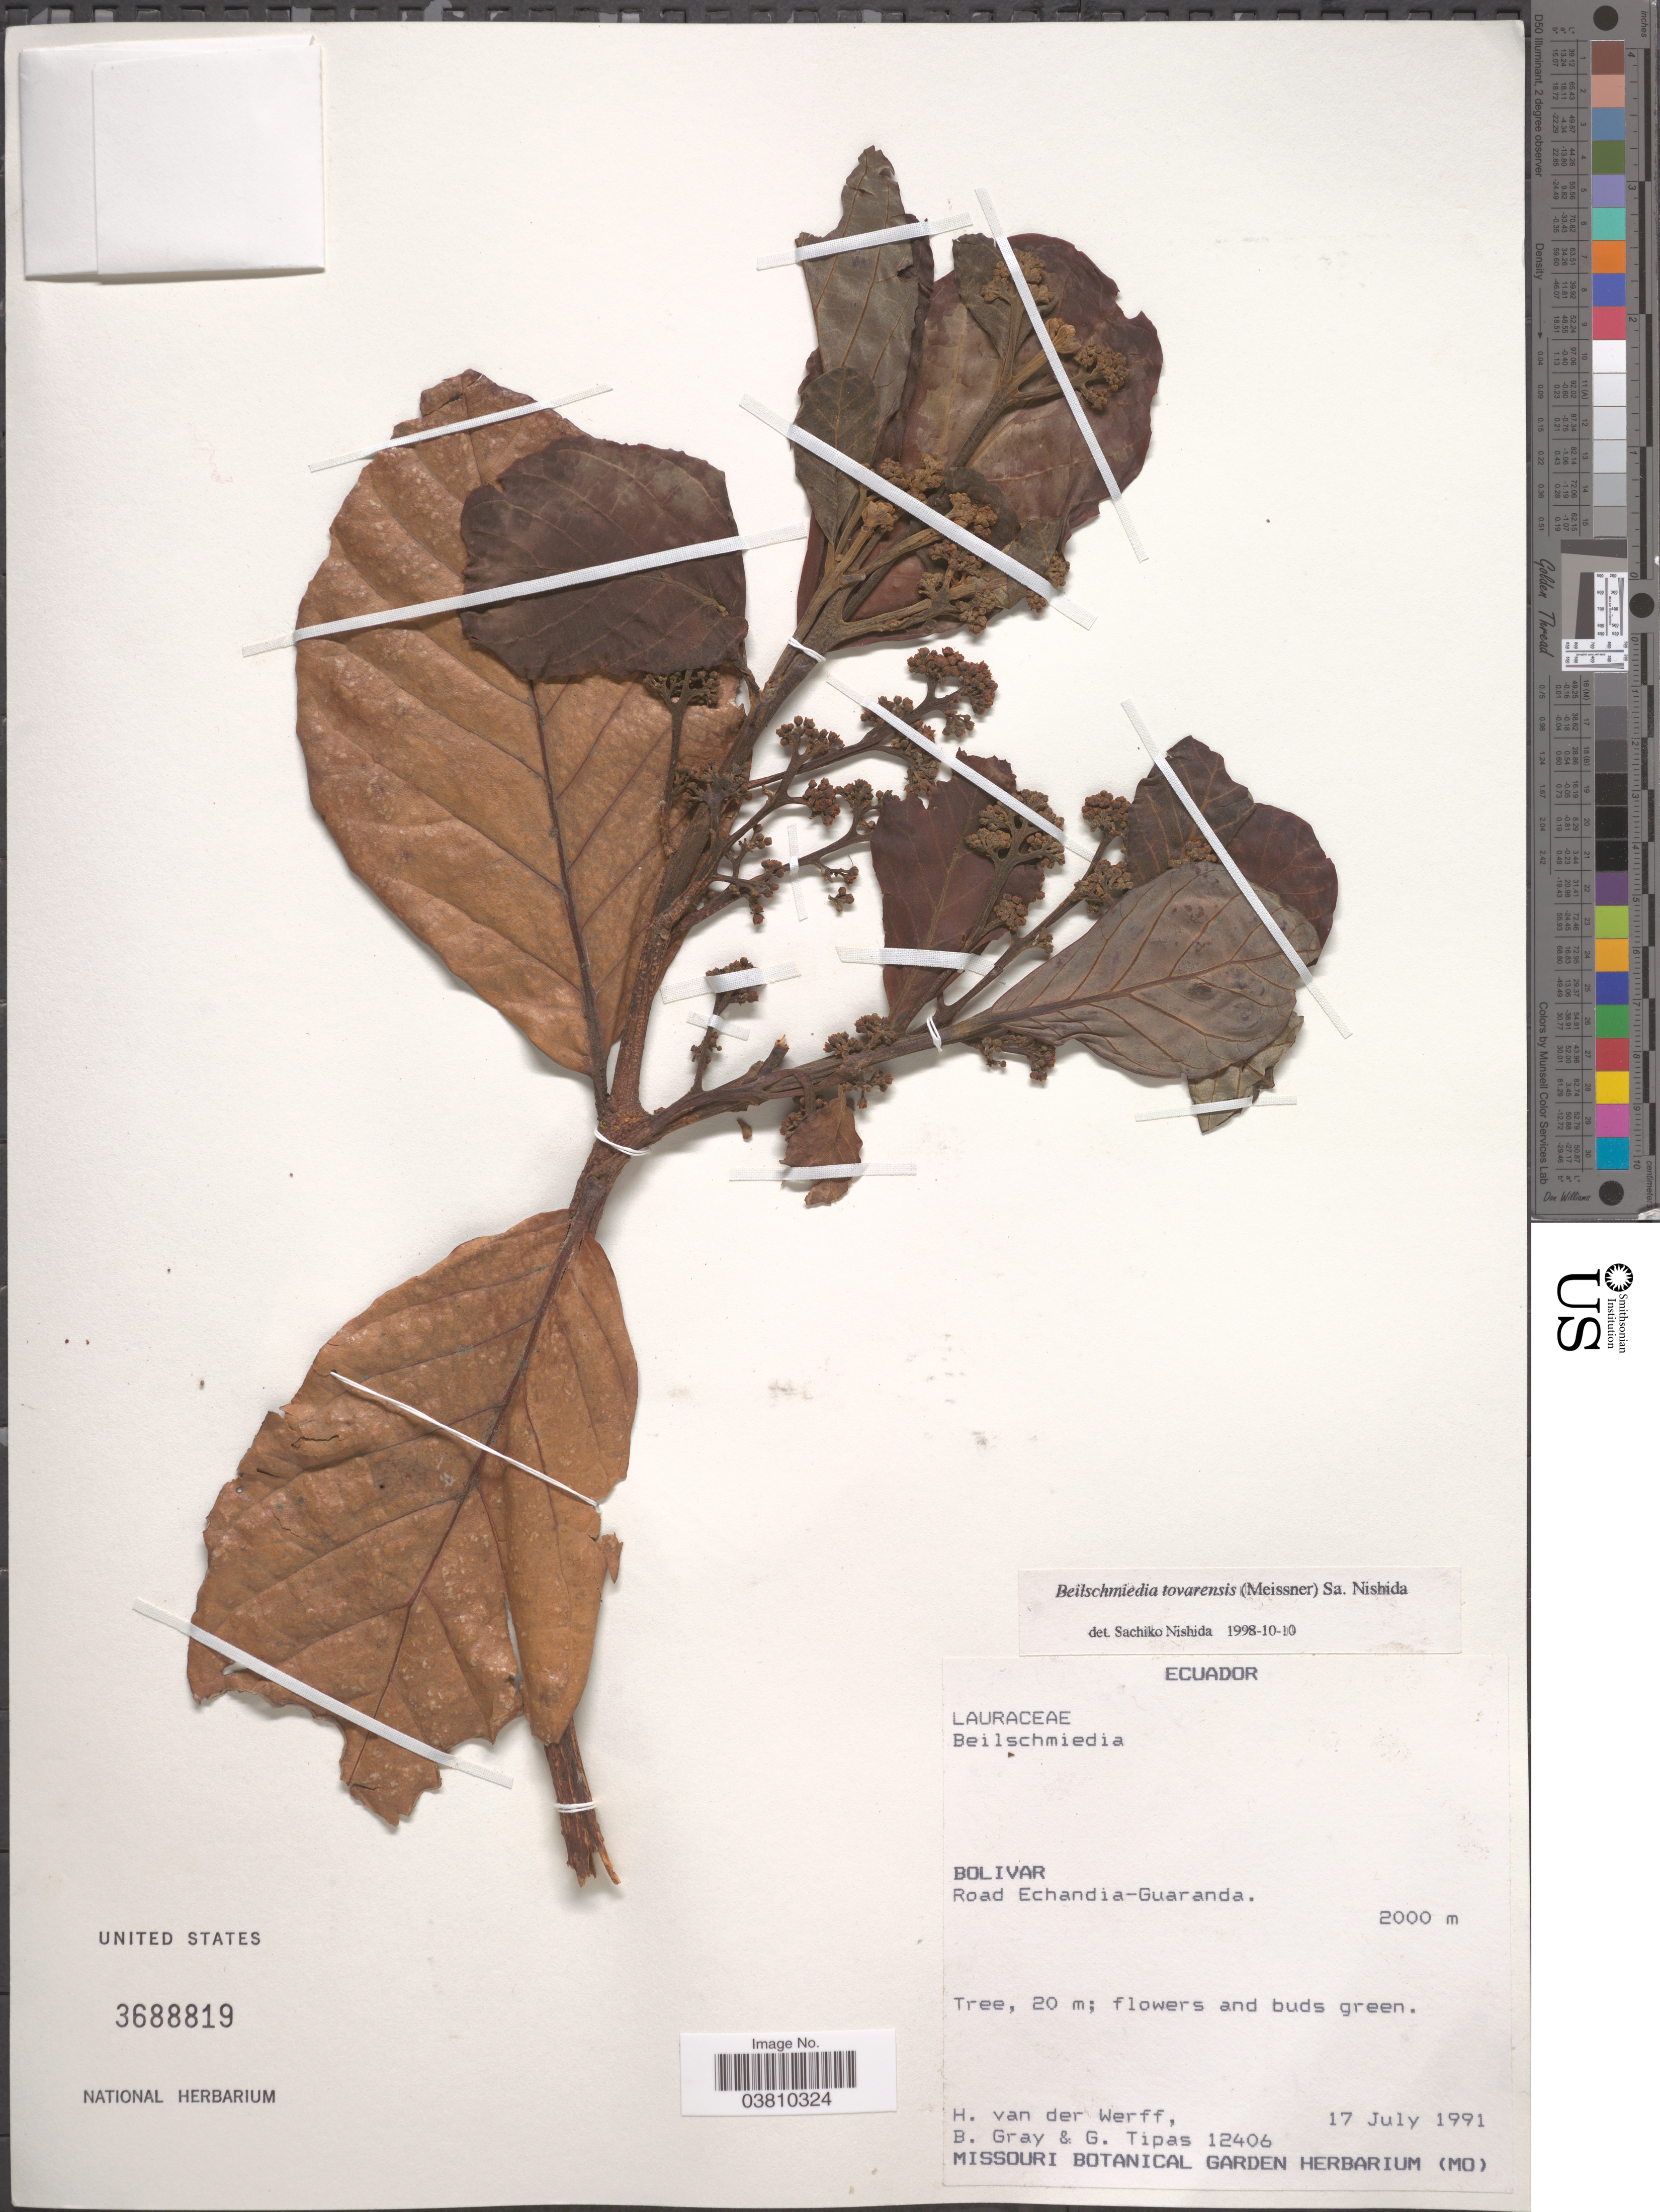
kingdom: Plantae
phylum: Tracheophyta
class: Magnoliopsida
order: Laurales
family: Lauraceae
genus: Beilschmiedia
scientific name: Beilschmiedia tovarensis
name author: (Meisn.) Sa. Nishida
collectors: H. van der Werff, B. Gray & G. Tipas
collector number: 12406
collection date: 1991-07-17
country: Ecuador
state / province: Bolívar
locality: Road Echandia-Guaranda.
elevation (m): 2000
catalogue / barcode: US 3688819